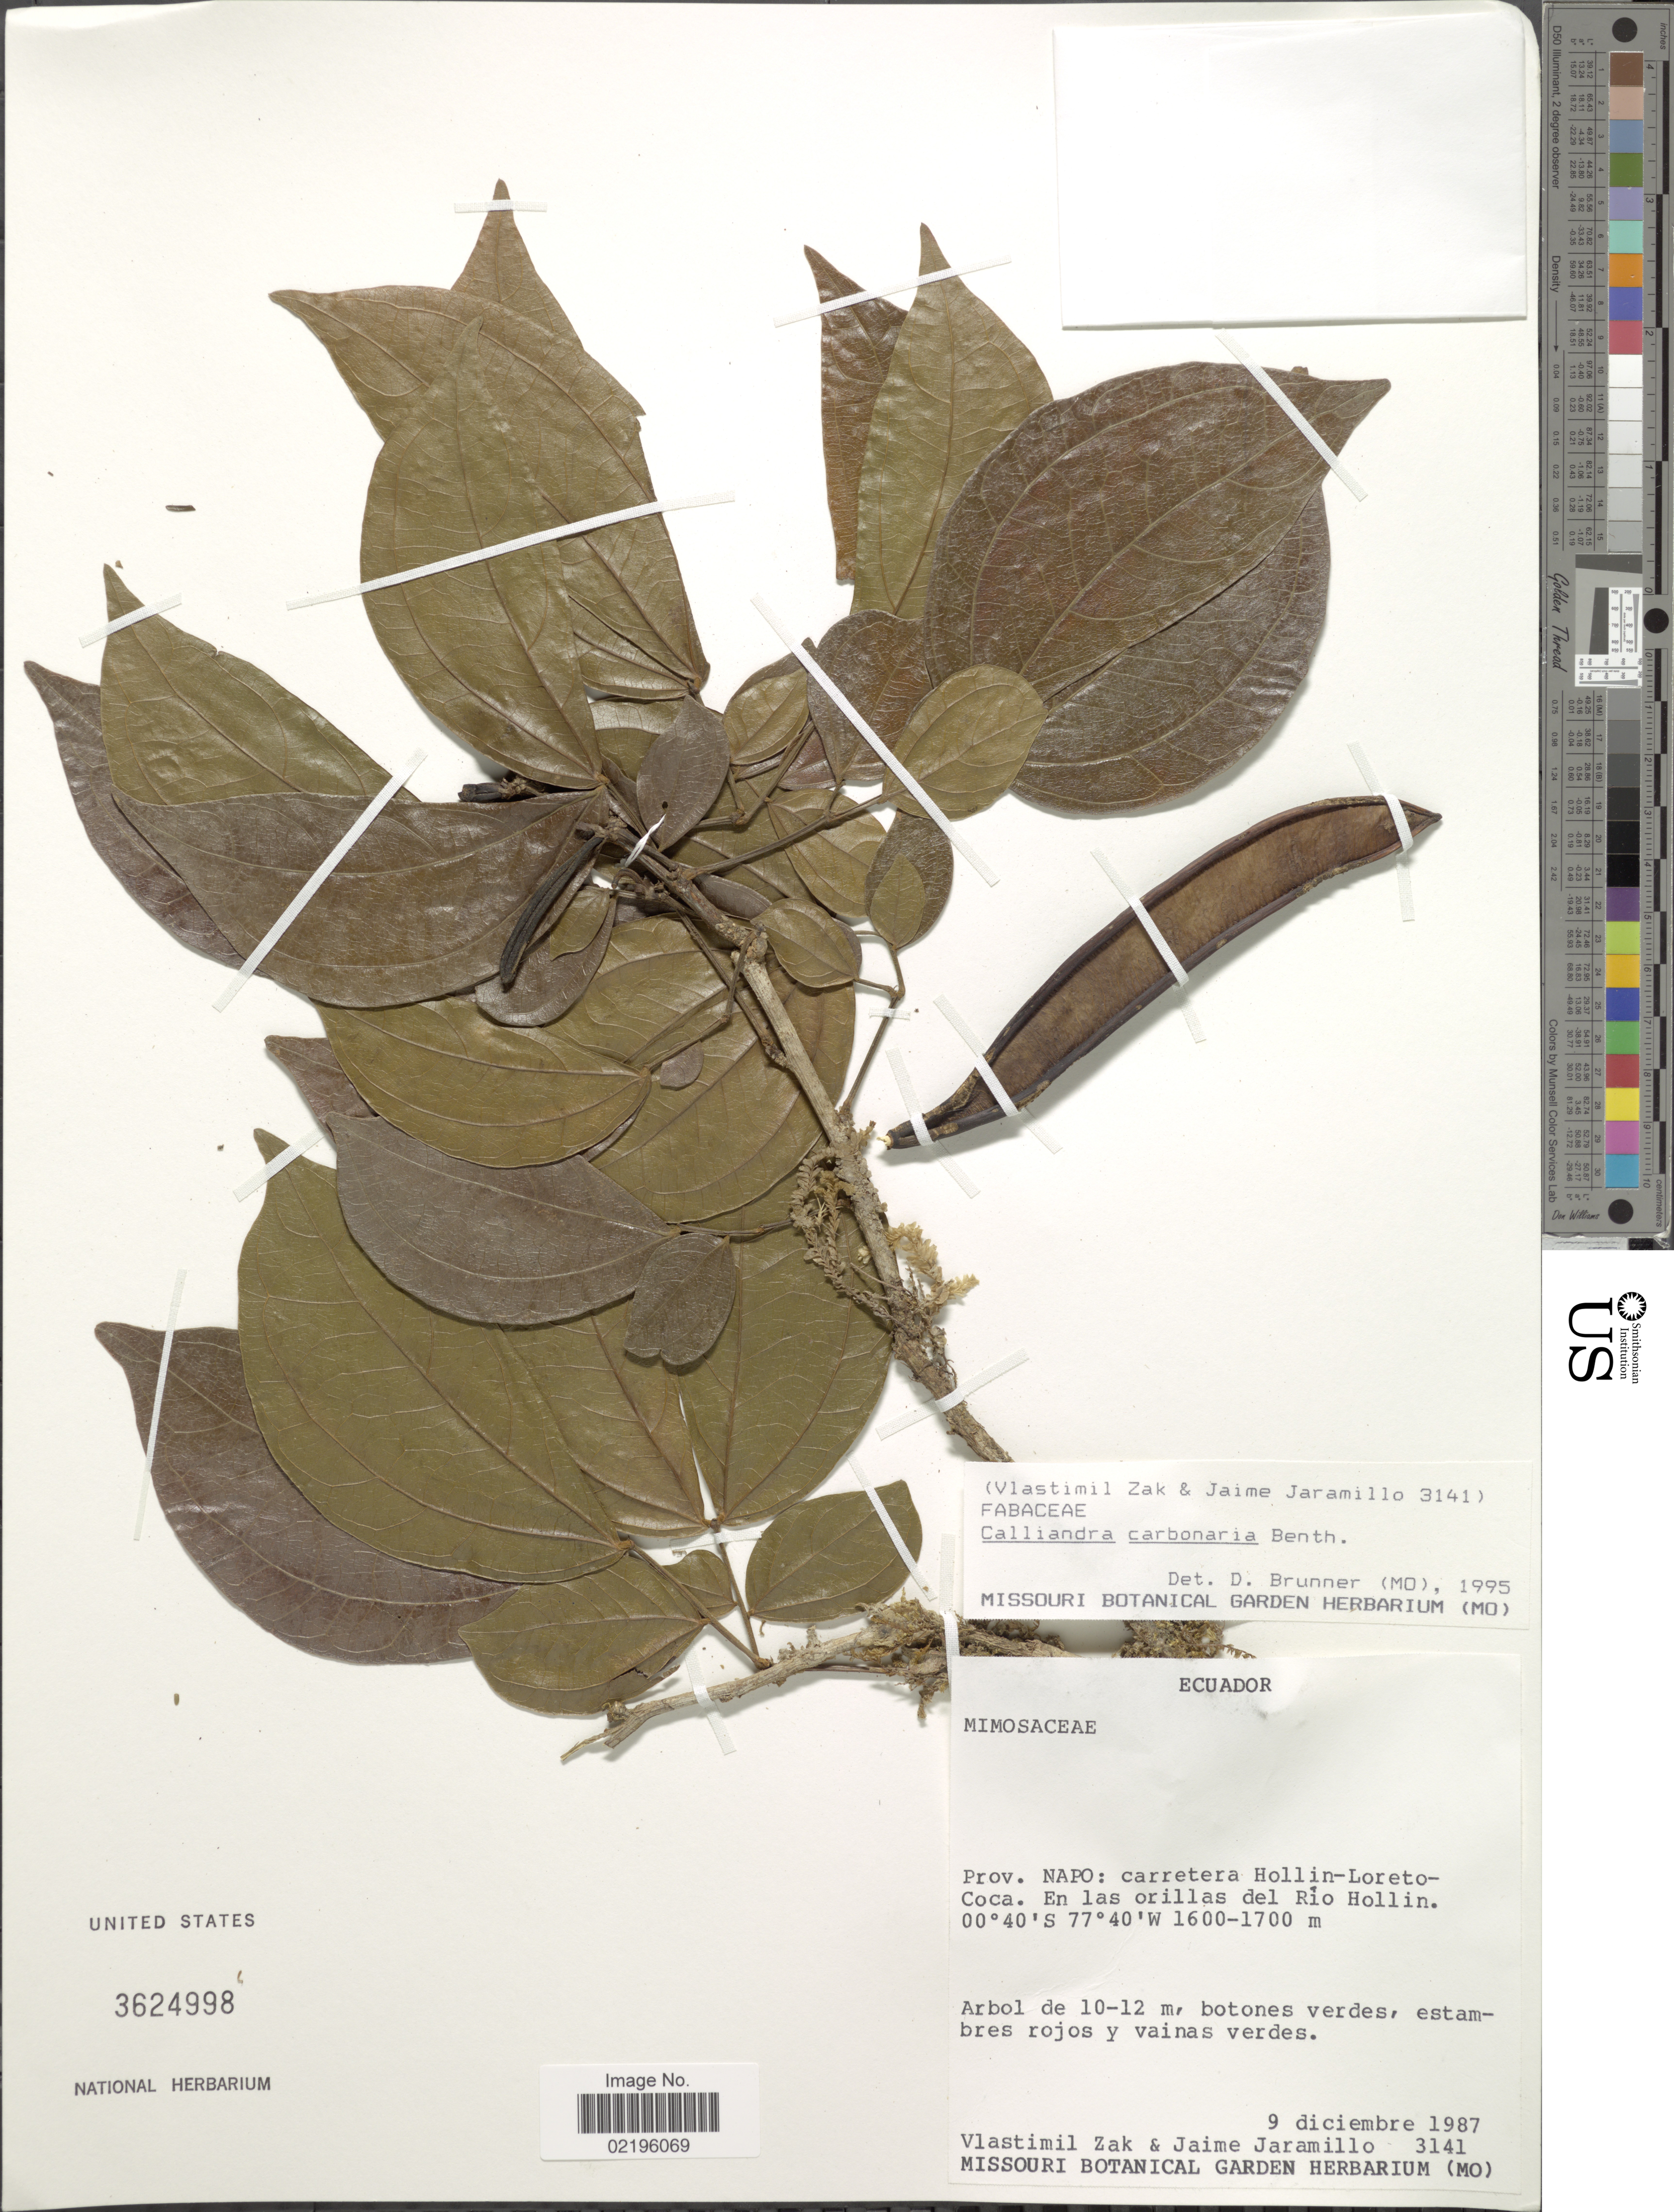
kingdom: Plantae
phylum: Tracheophyta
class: Magnoliopsida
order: Fabales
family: Fabaceae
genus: Calliandra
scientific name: Calliandra trinervia var. carbonaria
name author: (Benth.) Barneby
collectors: V. Zak & J. Jaramillo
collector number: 3141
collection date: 1987-12-09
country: Ecuador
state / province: Napo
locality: Prov. Napo: carretera Hollin- Loreto- Cocs. En las orillas del Rio Hollin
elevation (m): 1600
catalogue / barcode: US 3624998